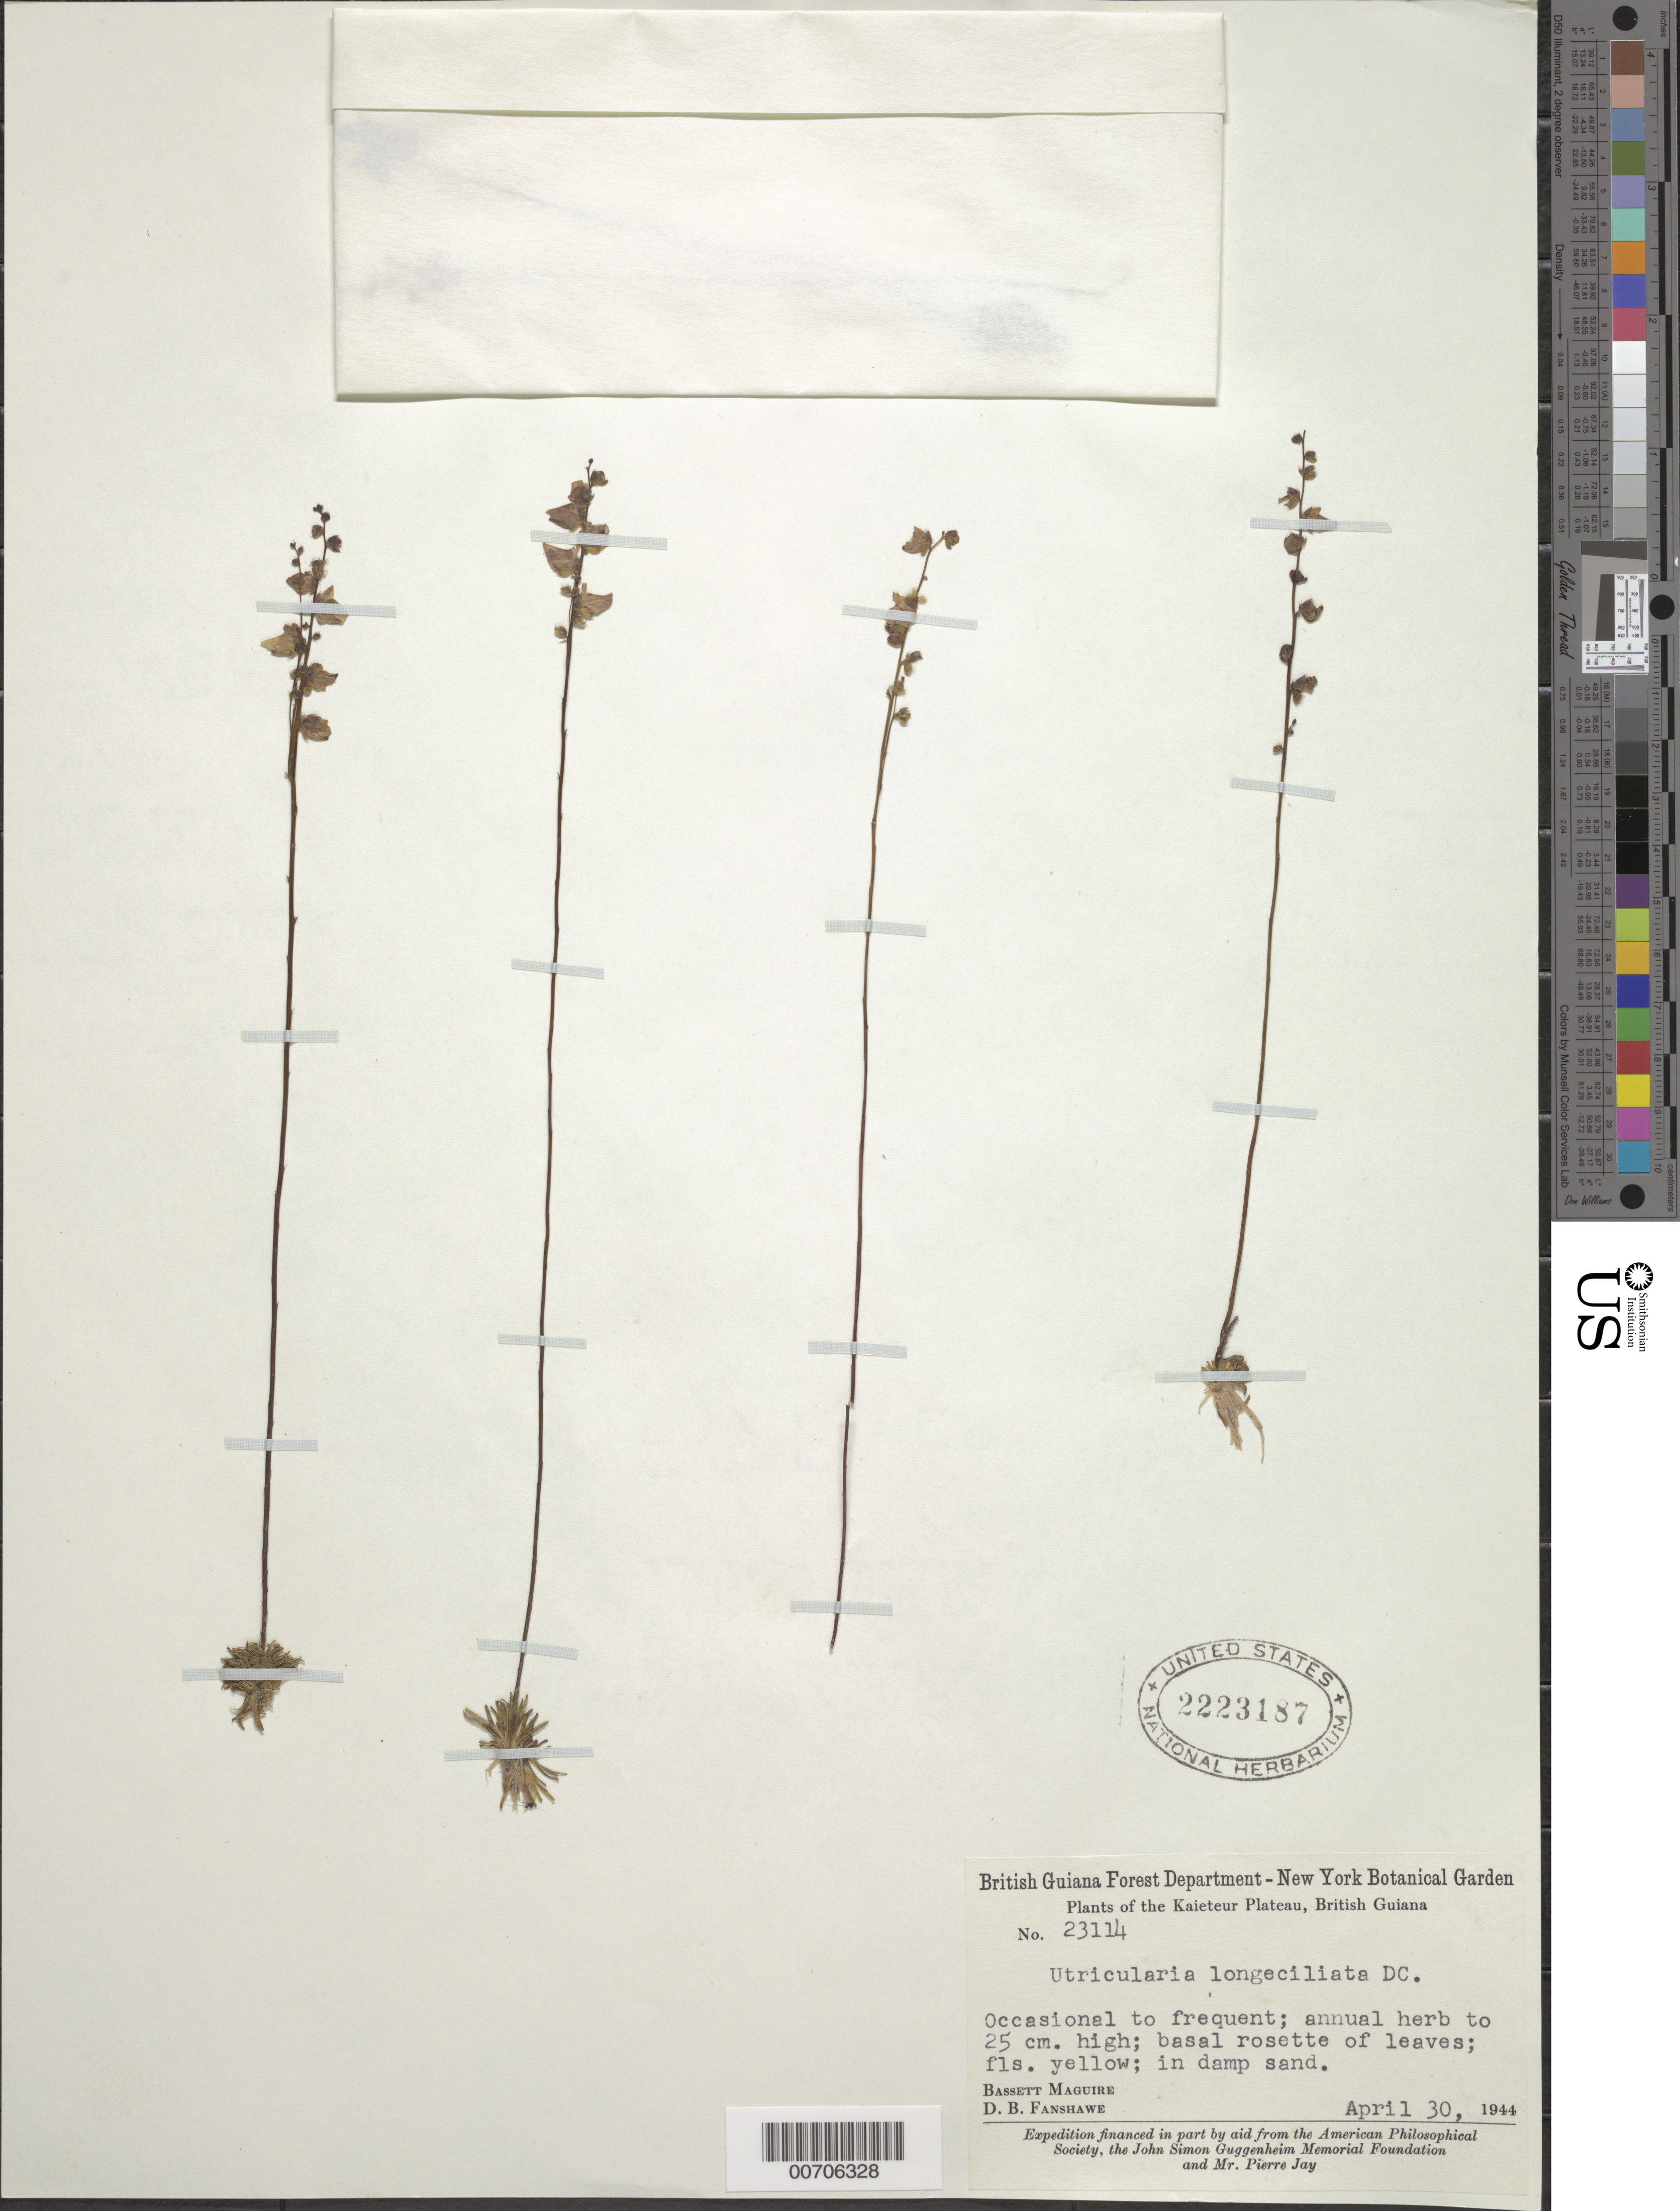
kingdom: Plantae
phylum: Tracheophyta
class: Magnoliopsida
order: Lamiales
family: Lentibulariaceae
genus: Utricularia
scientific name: Utricularia longeciliata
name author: A. DC.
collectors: B. Maguire & D. B. Fanshawe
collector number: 23114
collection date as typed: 30-Apr-44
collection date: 1944-04-30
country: Guyana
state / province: Potaro-Siparuni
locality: Kaieteur Savanna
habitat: Damp sand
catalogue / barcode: US 2223187